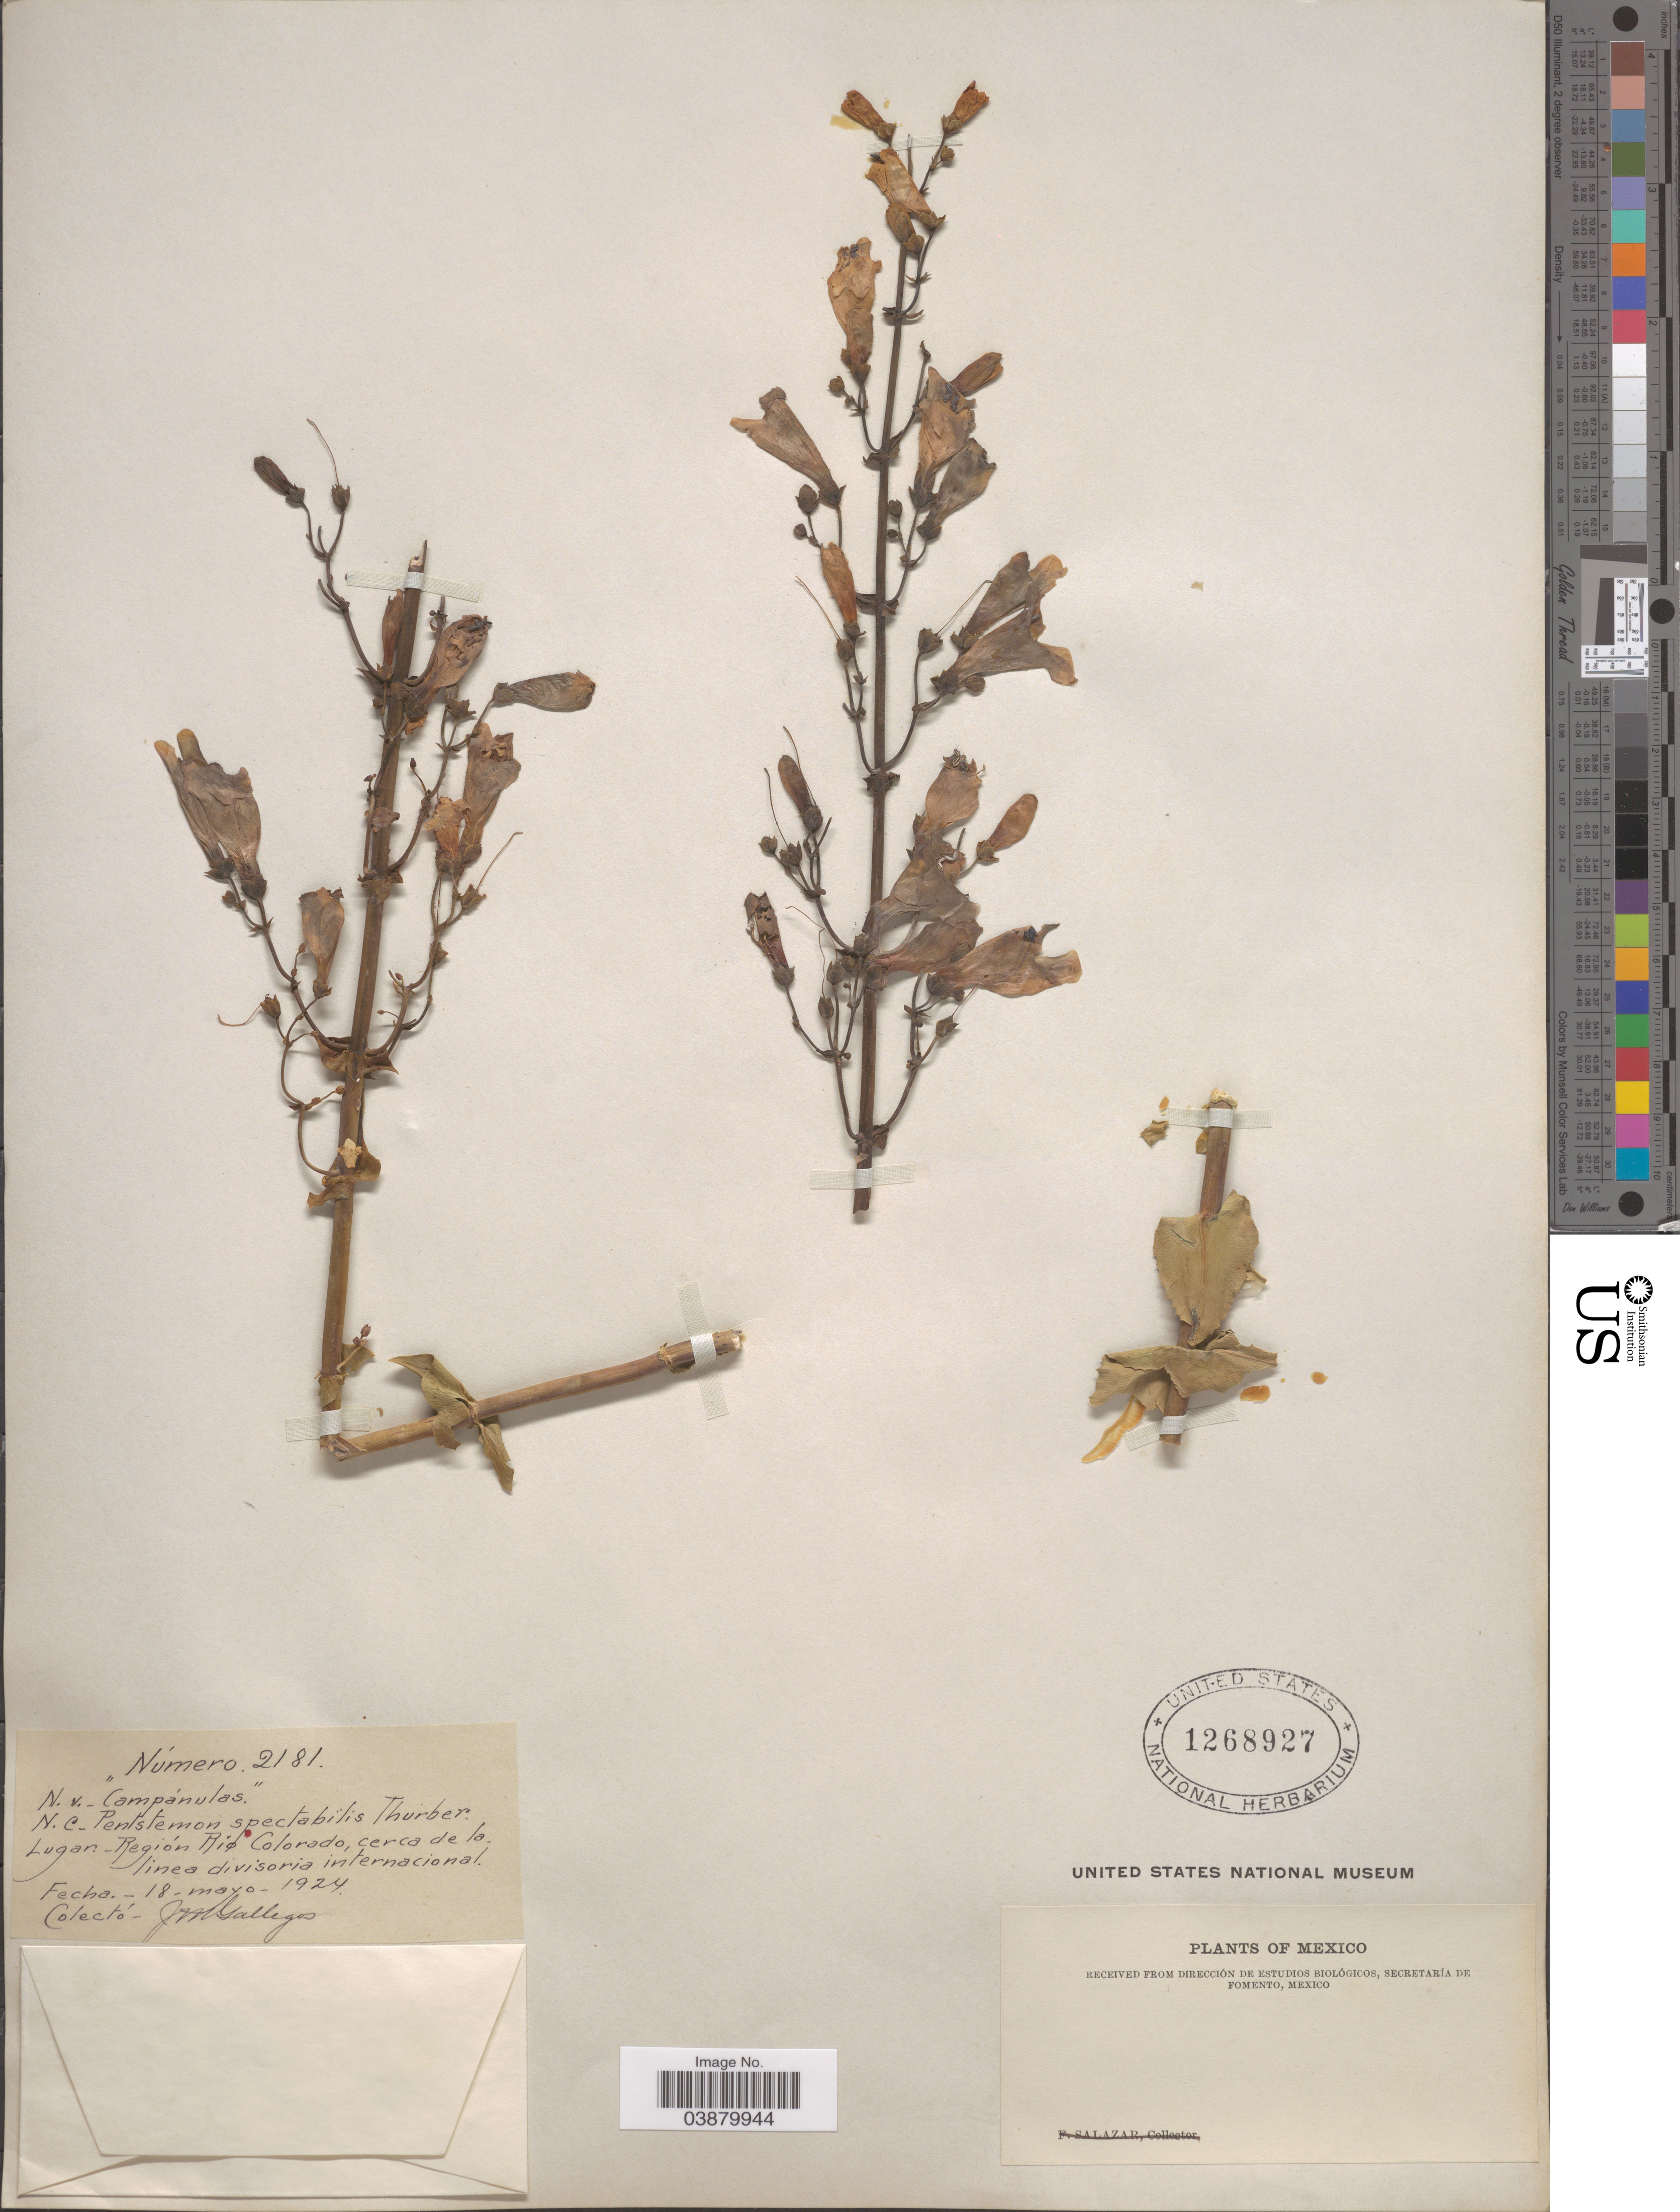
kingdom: Plantae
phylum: Tracheophyta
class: Magnoliopsida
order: Lamiales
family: Plantaginaceae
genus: Penstemon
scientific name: Penstemon spectabilis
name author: Thurb. ex Torr. & A. Gray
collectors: J. Gallegos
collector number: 2181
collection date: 1924-05-18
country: Mexico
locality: Región Rio Colorado, cerca de la linea divisoria internacional.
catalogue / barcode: US 1268927